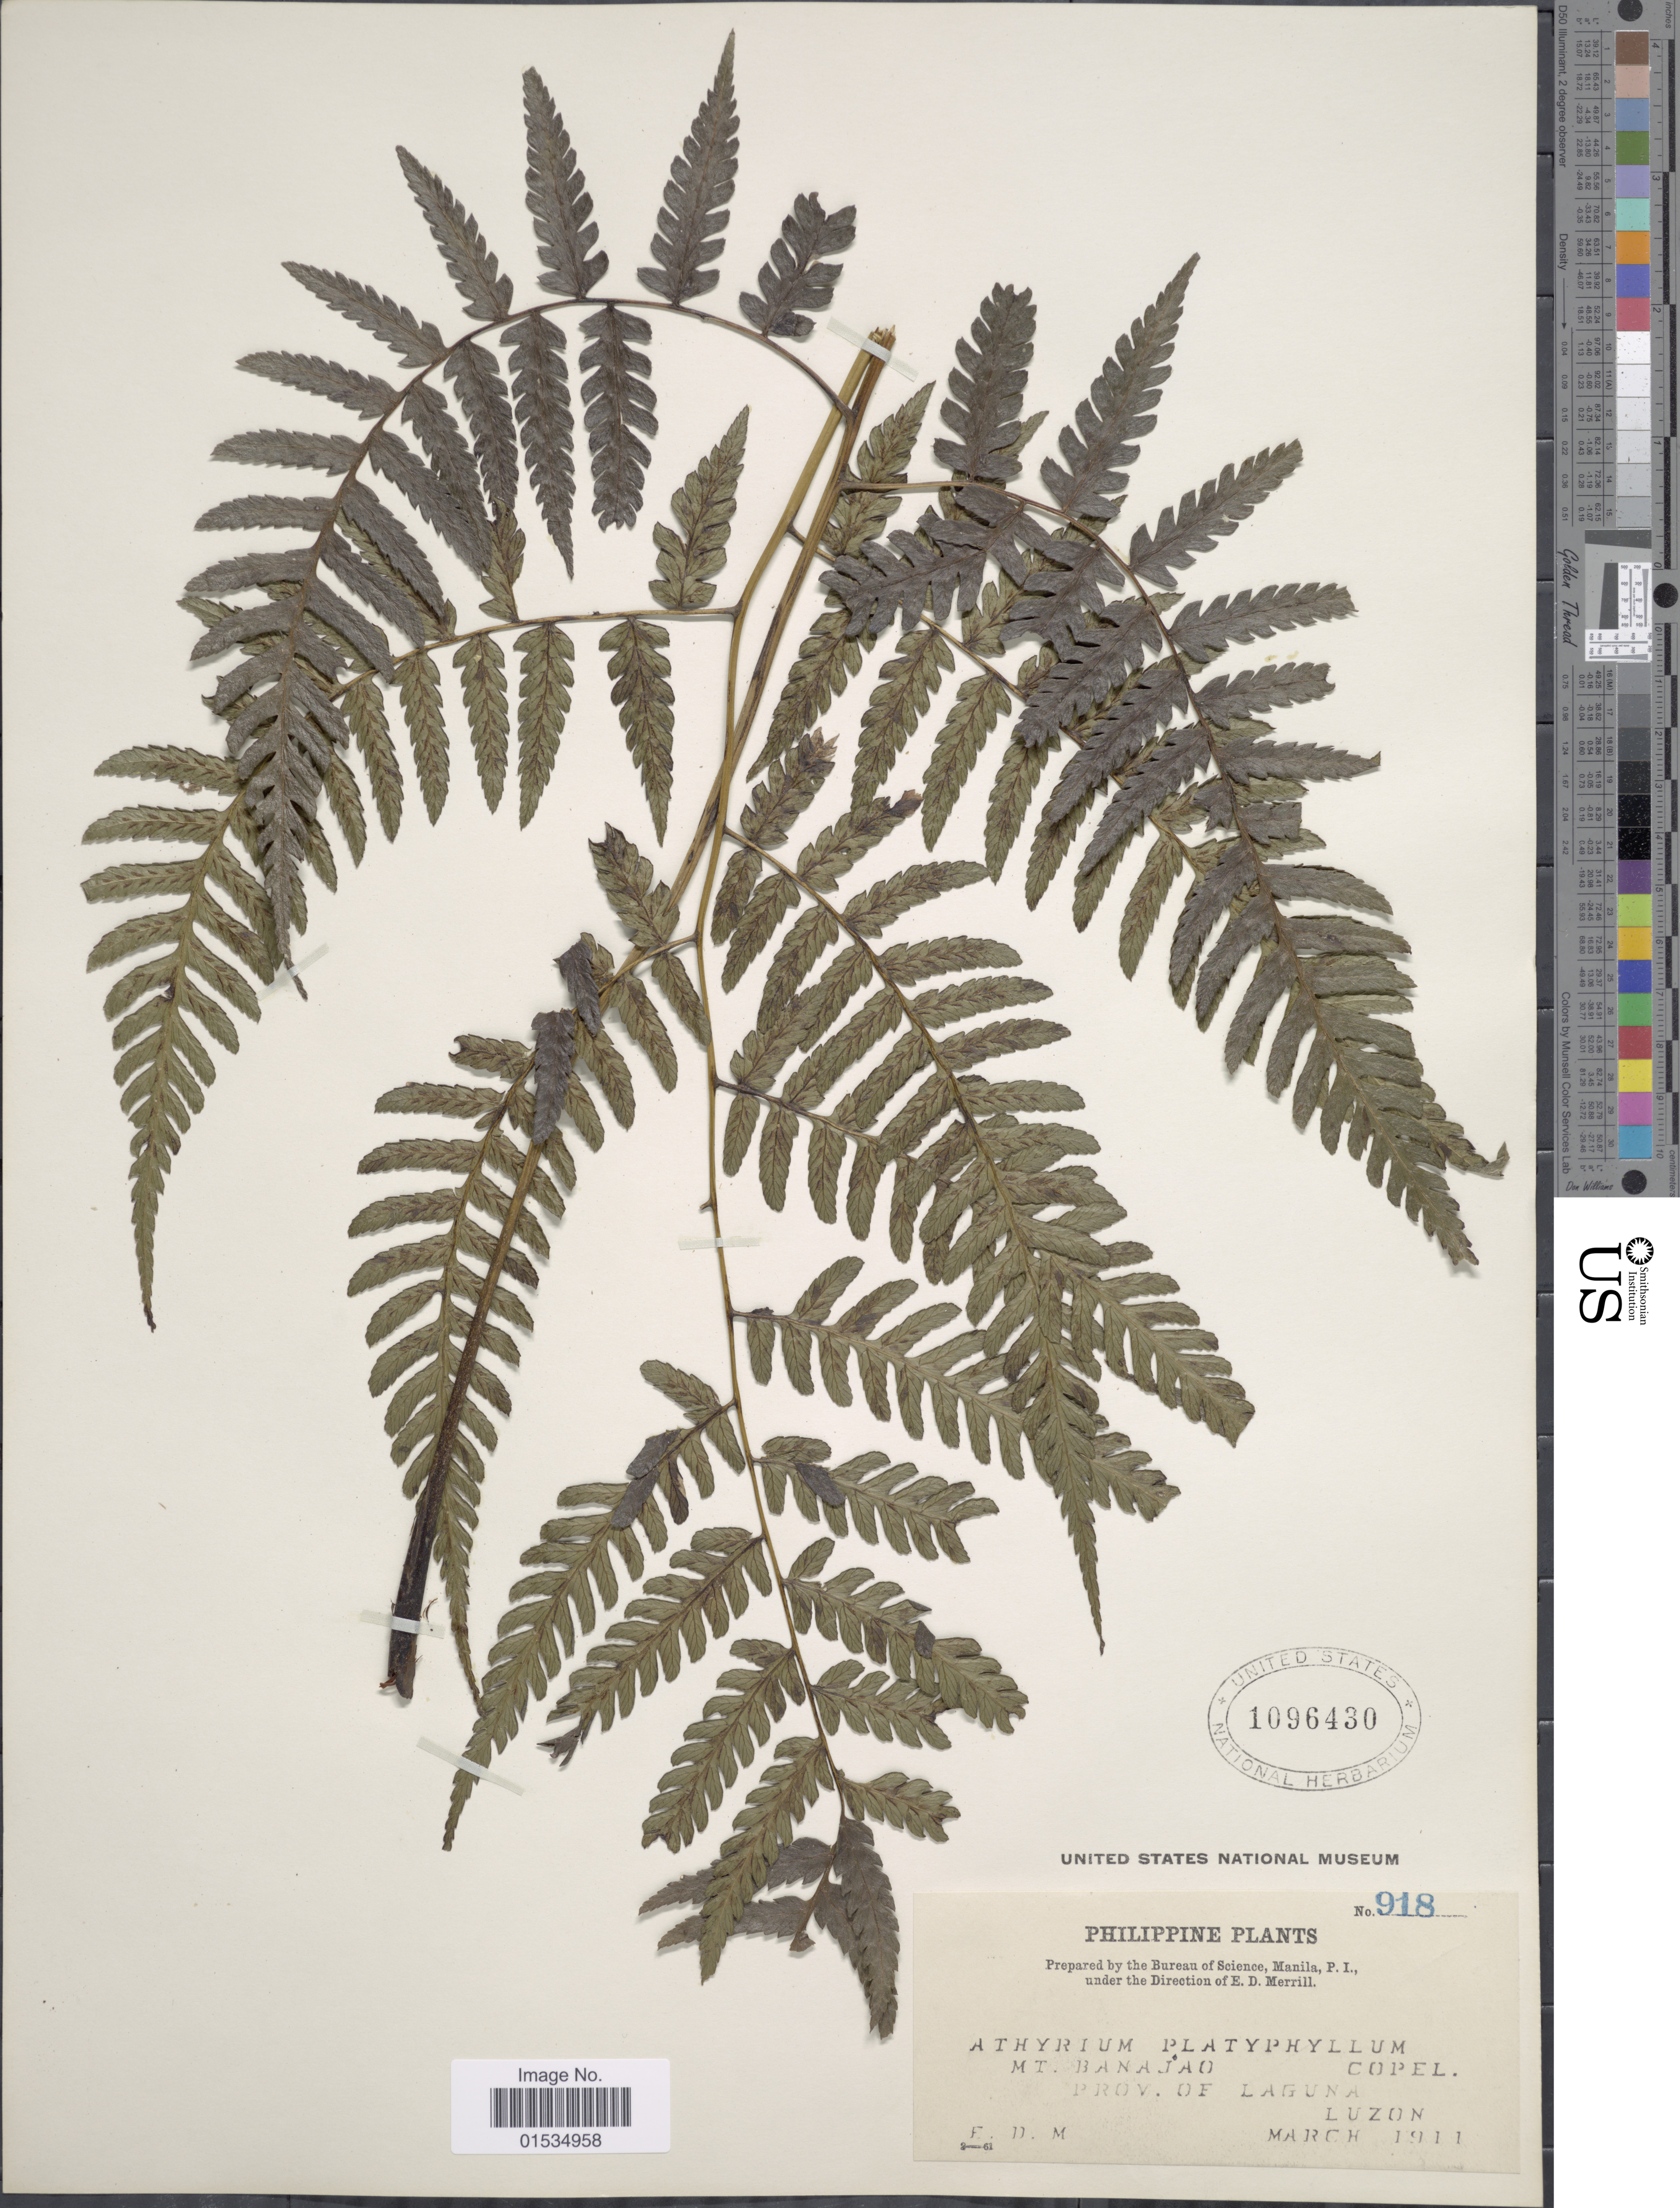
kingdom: Plantae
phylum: Tracheophyta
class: Polypodiopsida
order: Polypodiales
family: Athyriaceae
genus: Diplazium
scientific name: Diplazium griffithii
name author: (T. Moore) Diels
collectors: E. D. Merrill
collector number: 918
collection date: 1911-03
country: Philippines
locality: Mt. Banajao, Prov. of Laguna, Luzon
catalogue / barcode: US 1096430